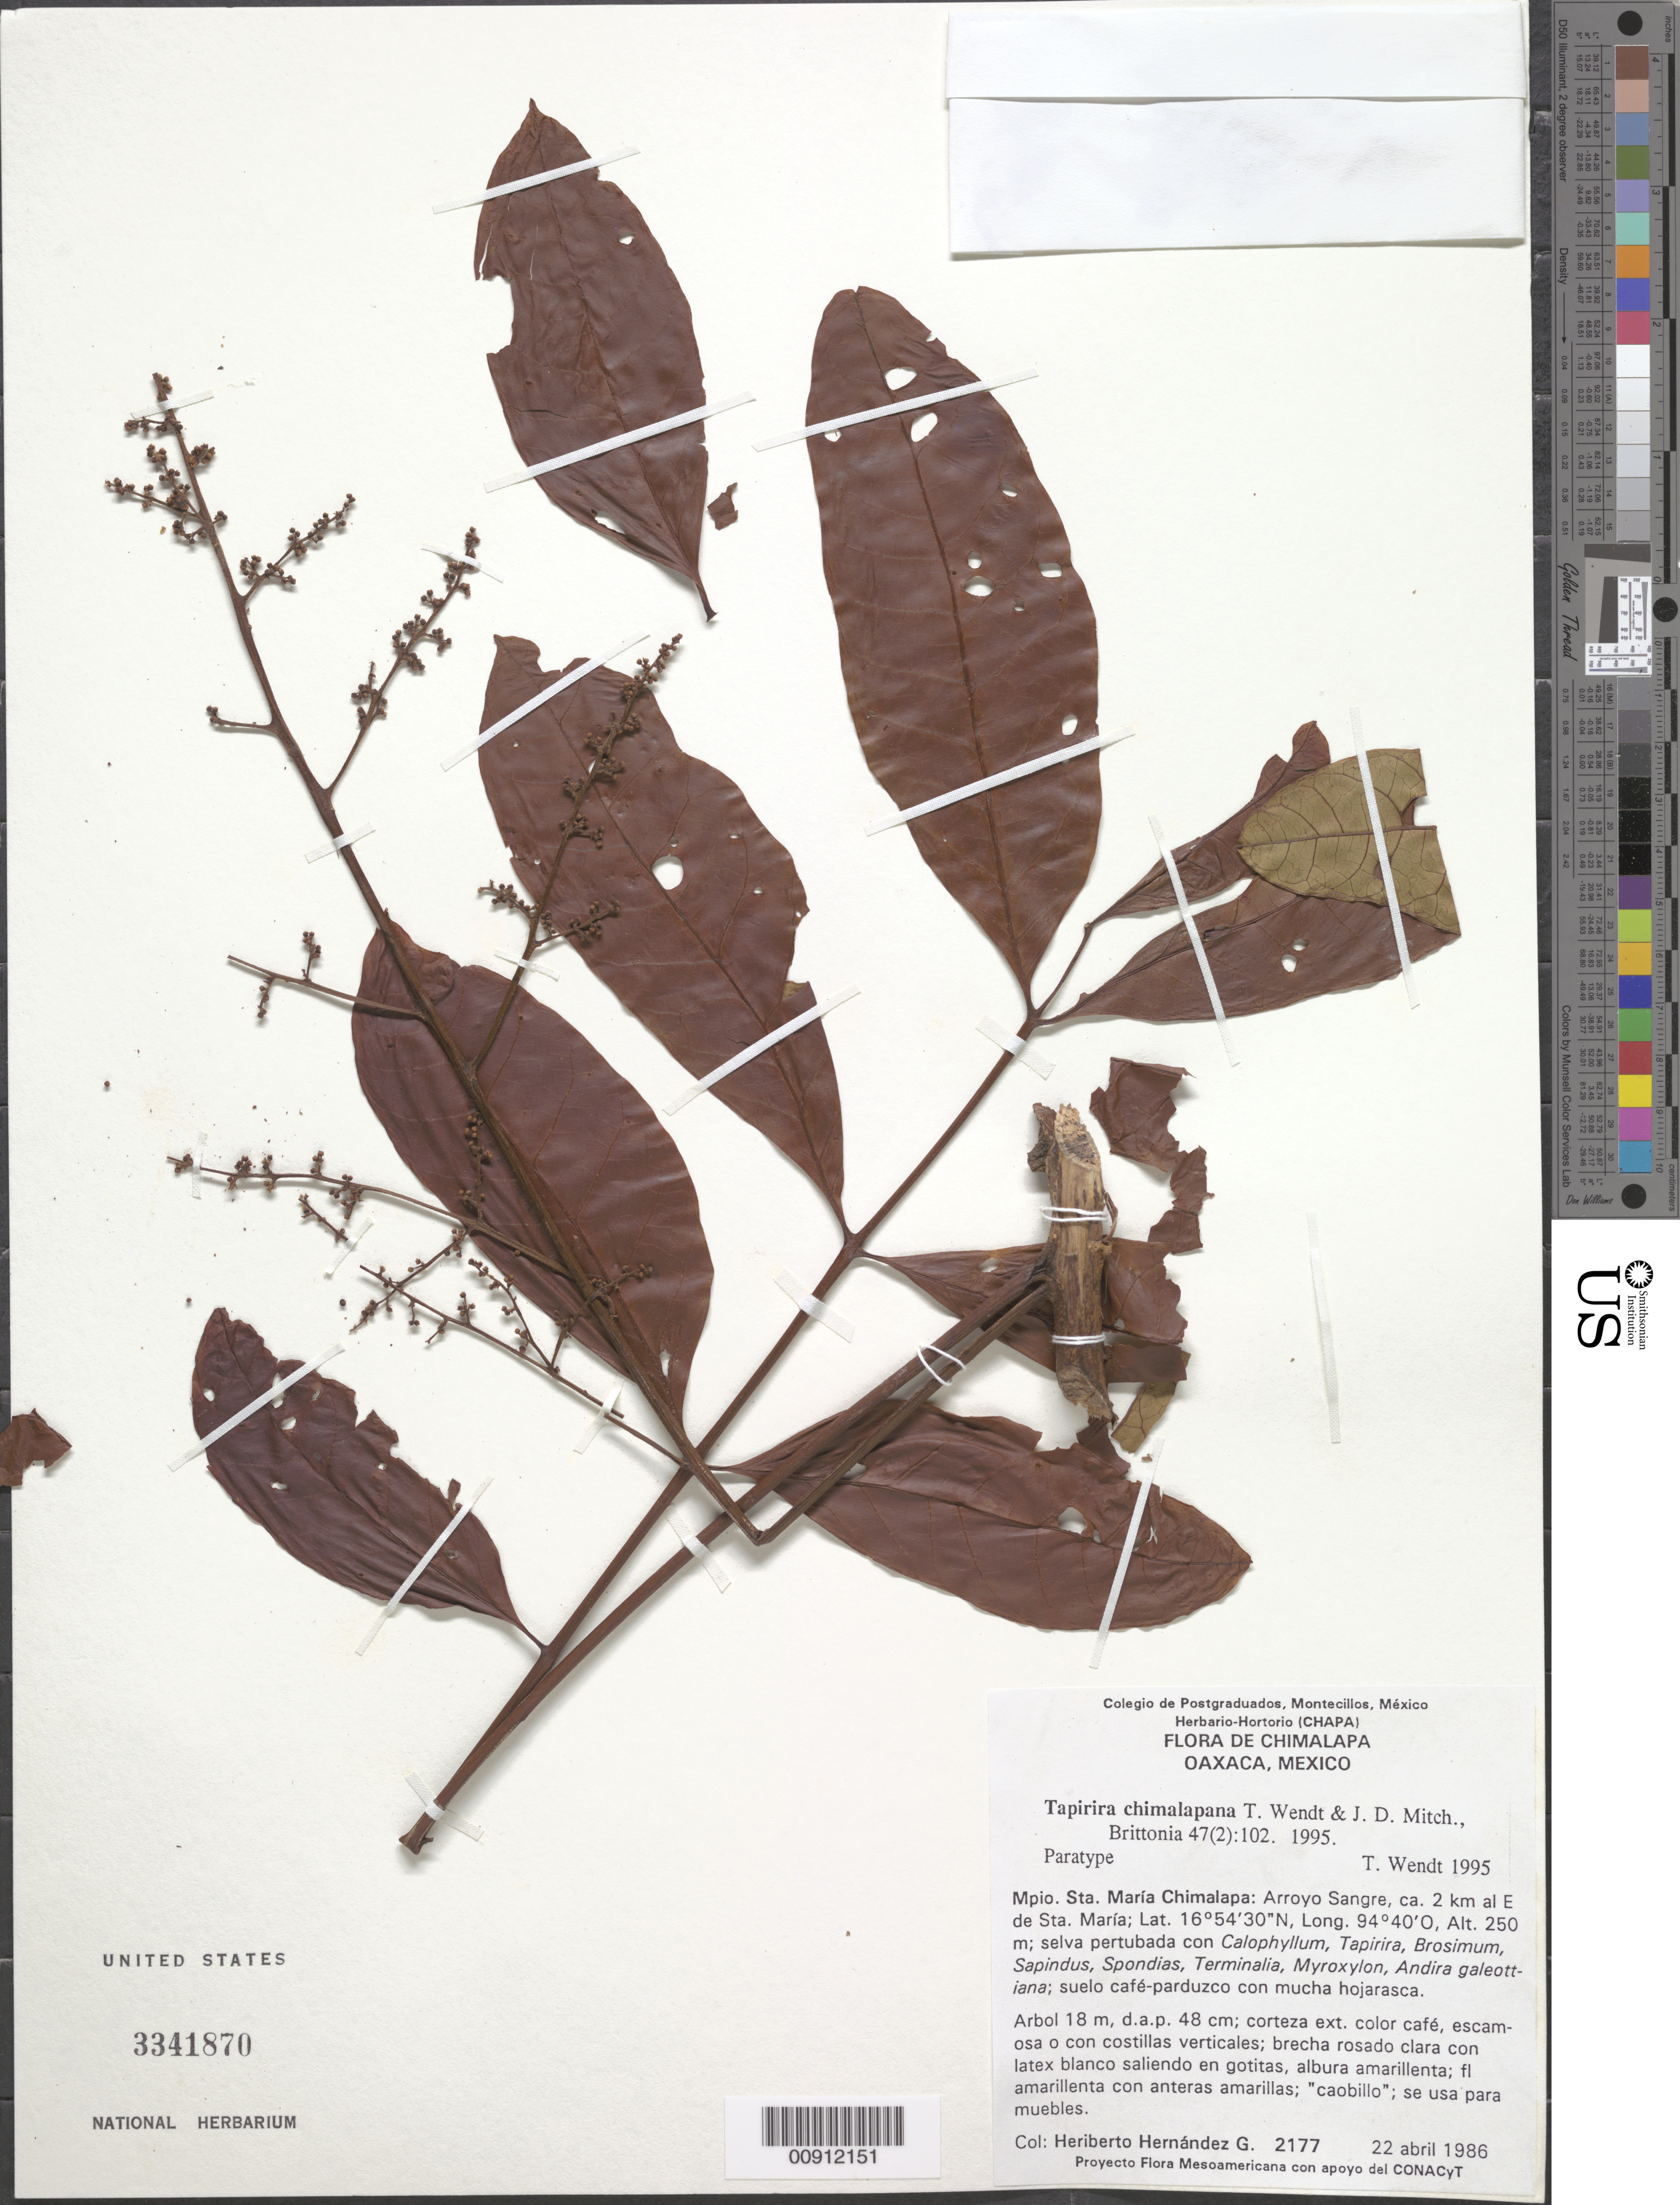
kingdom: Plantae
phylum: Tracheophyta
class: Magnoliopsida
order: Sapindales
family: Anacardiaceae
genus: Tapirira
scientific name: Tapirira chimalapana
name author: T. Wendt & J.D. Mitch.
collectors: H. Hernandez G.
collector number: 2177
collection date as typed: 22 Apr 1986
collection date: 1986-04-22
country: Mexico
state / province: Oaxaca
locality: Oaxaca: Mpio. Sta.María Chimalapa: Arroyo Sangre, ca. 2 km. al E de Sta. María.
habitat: Selva perturbada con Calophyllum, Tapirira, Brosimum, Sapindus, Spondias, Terminalia, Myroxylon, Andira galeottiana; suelo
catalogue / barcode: US 3341870